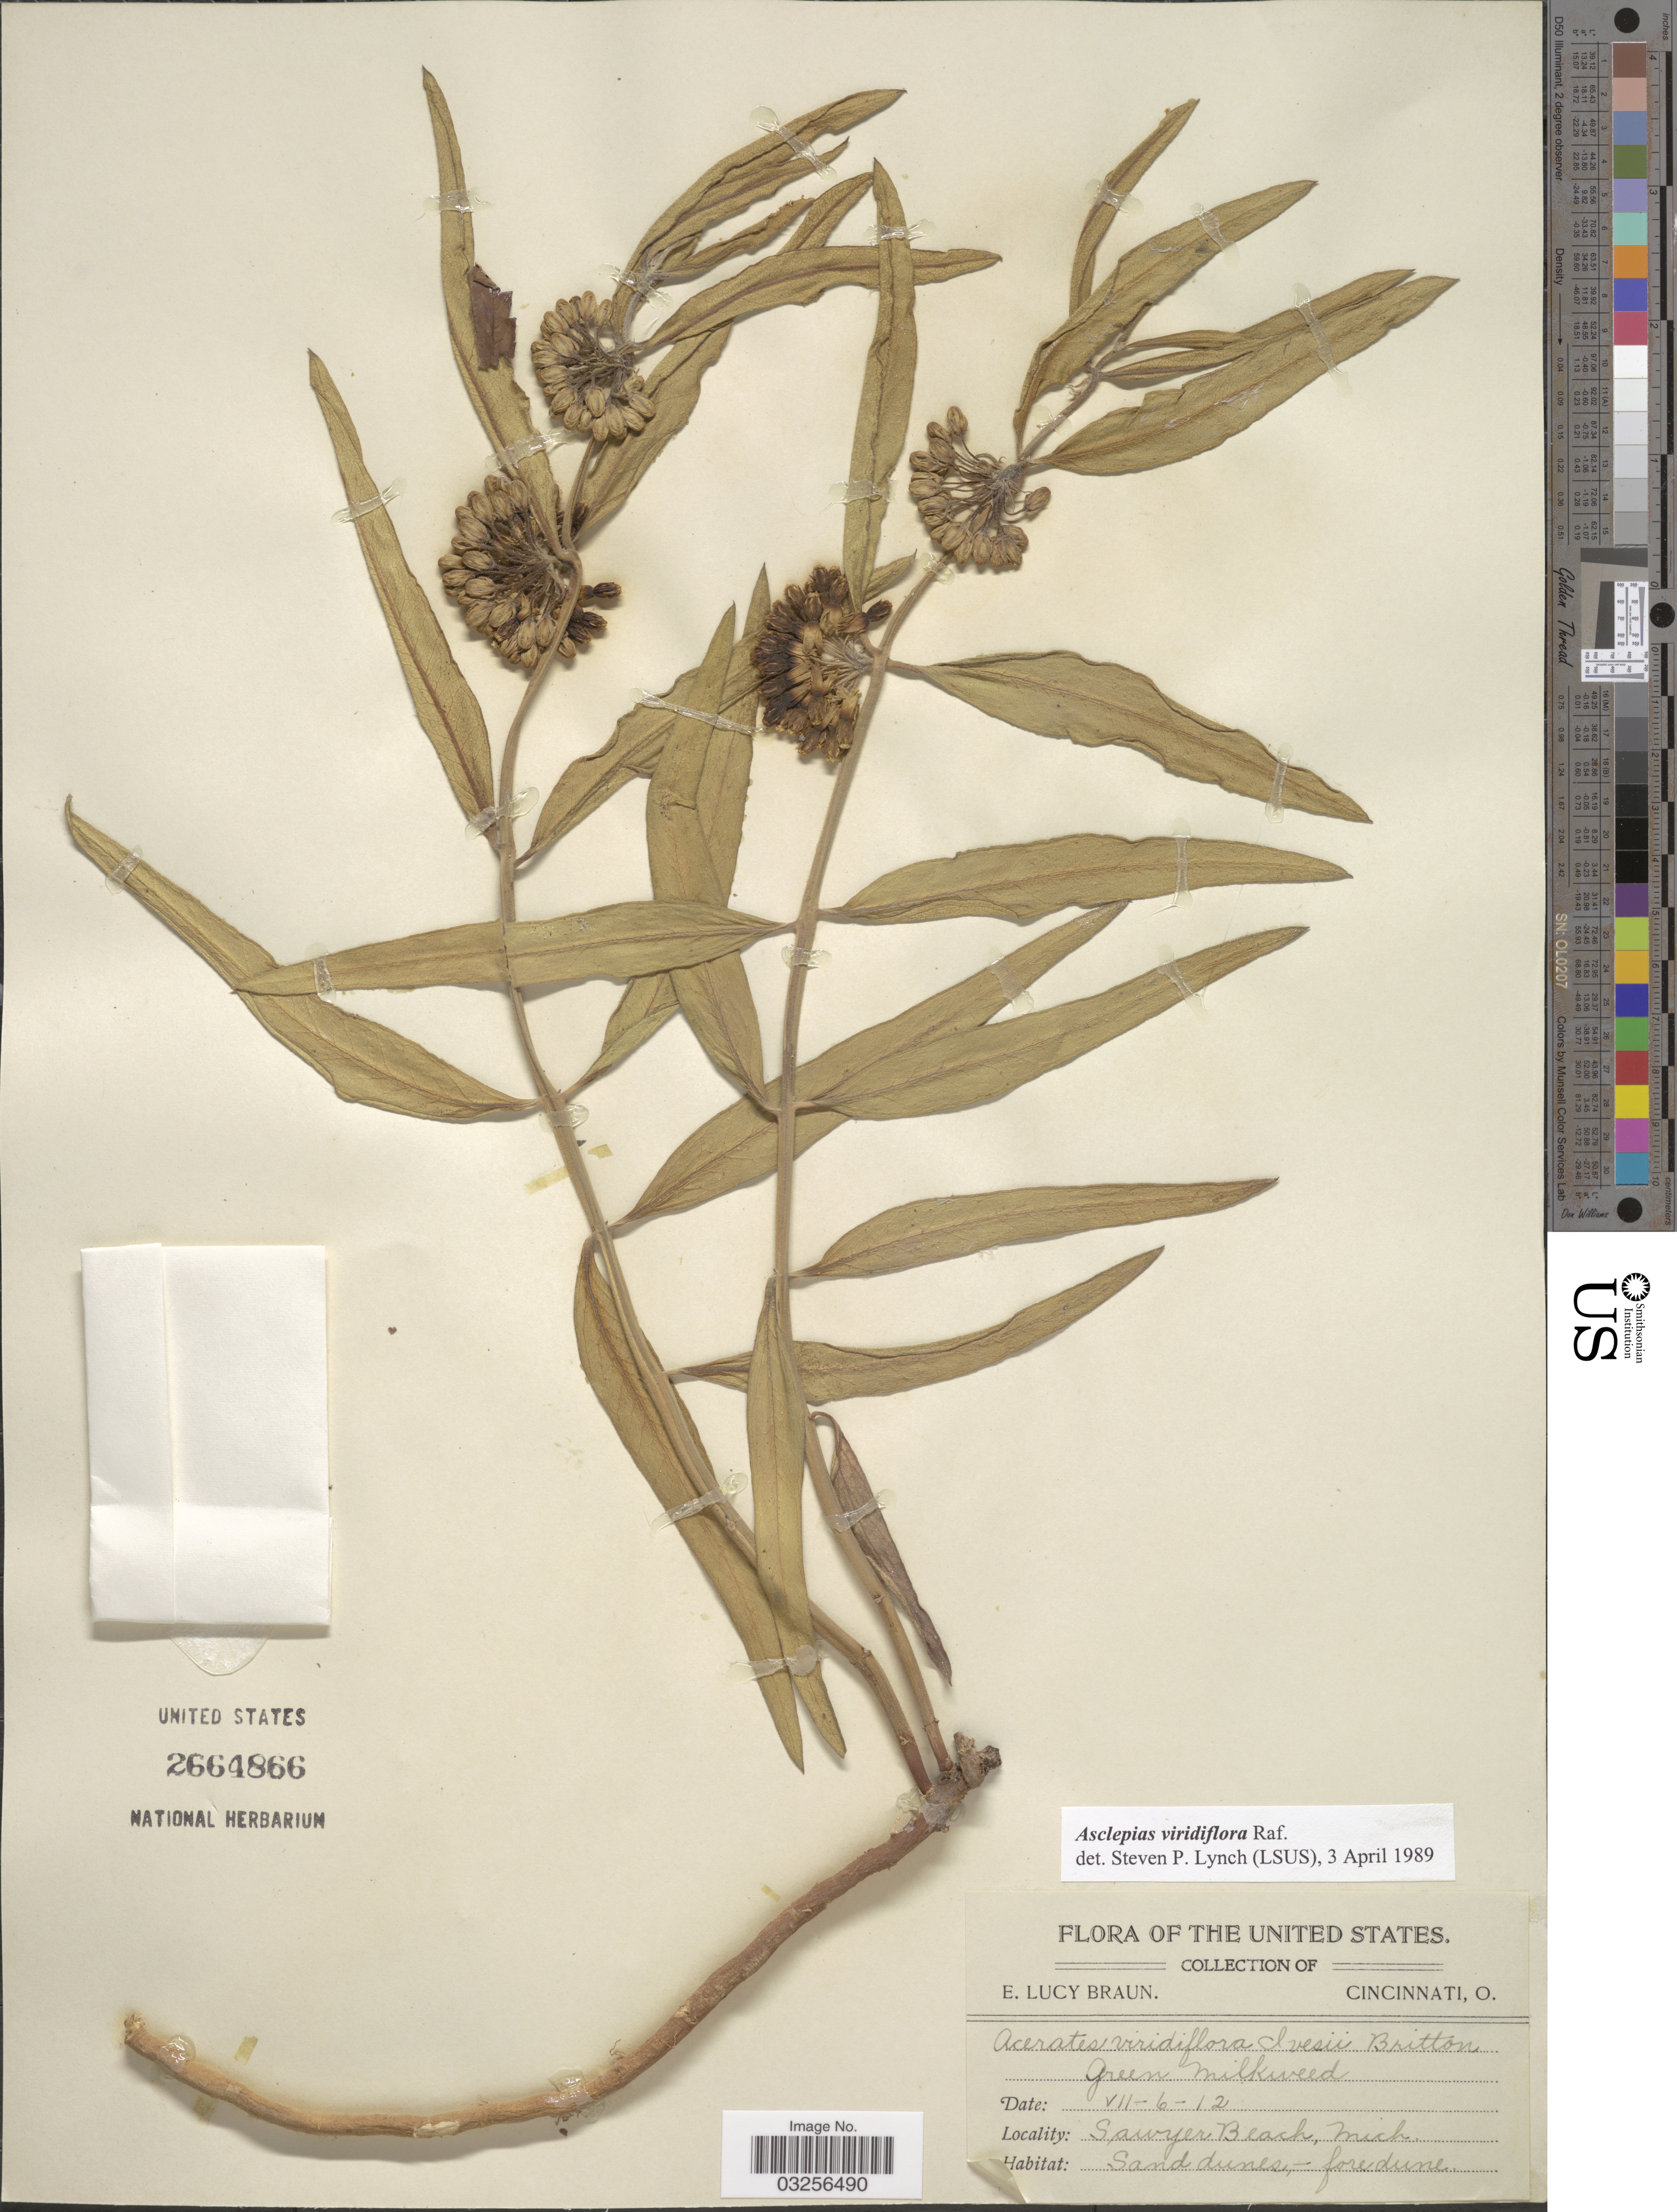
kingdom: Plantae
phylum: Tracheophyta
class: Magnoliopsida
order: Gentianales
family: Apocynaceae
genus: Asclepias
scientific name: Asclepias viridiflora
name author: Raf.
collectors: E. Braun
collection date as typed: Transcribed d/m/y: 6/7/12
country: United States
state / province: Michigan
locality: Sawyer Beach, Mich.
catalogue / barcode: US 2664866